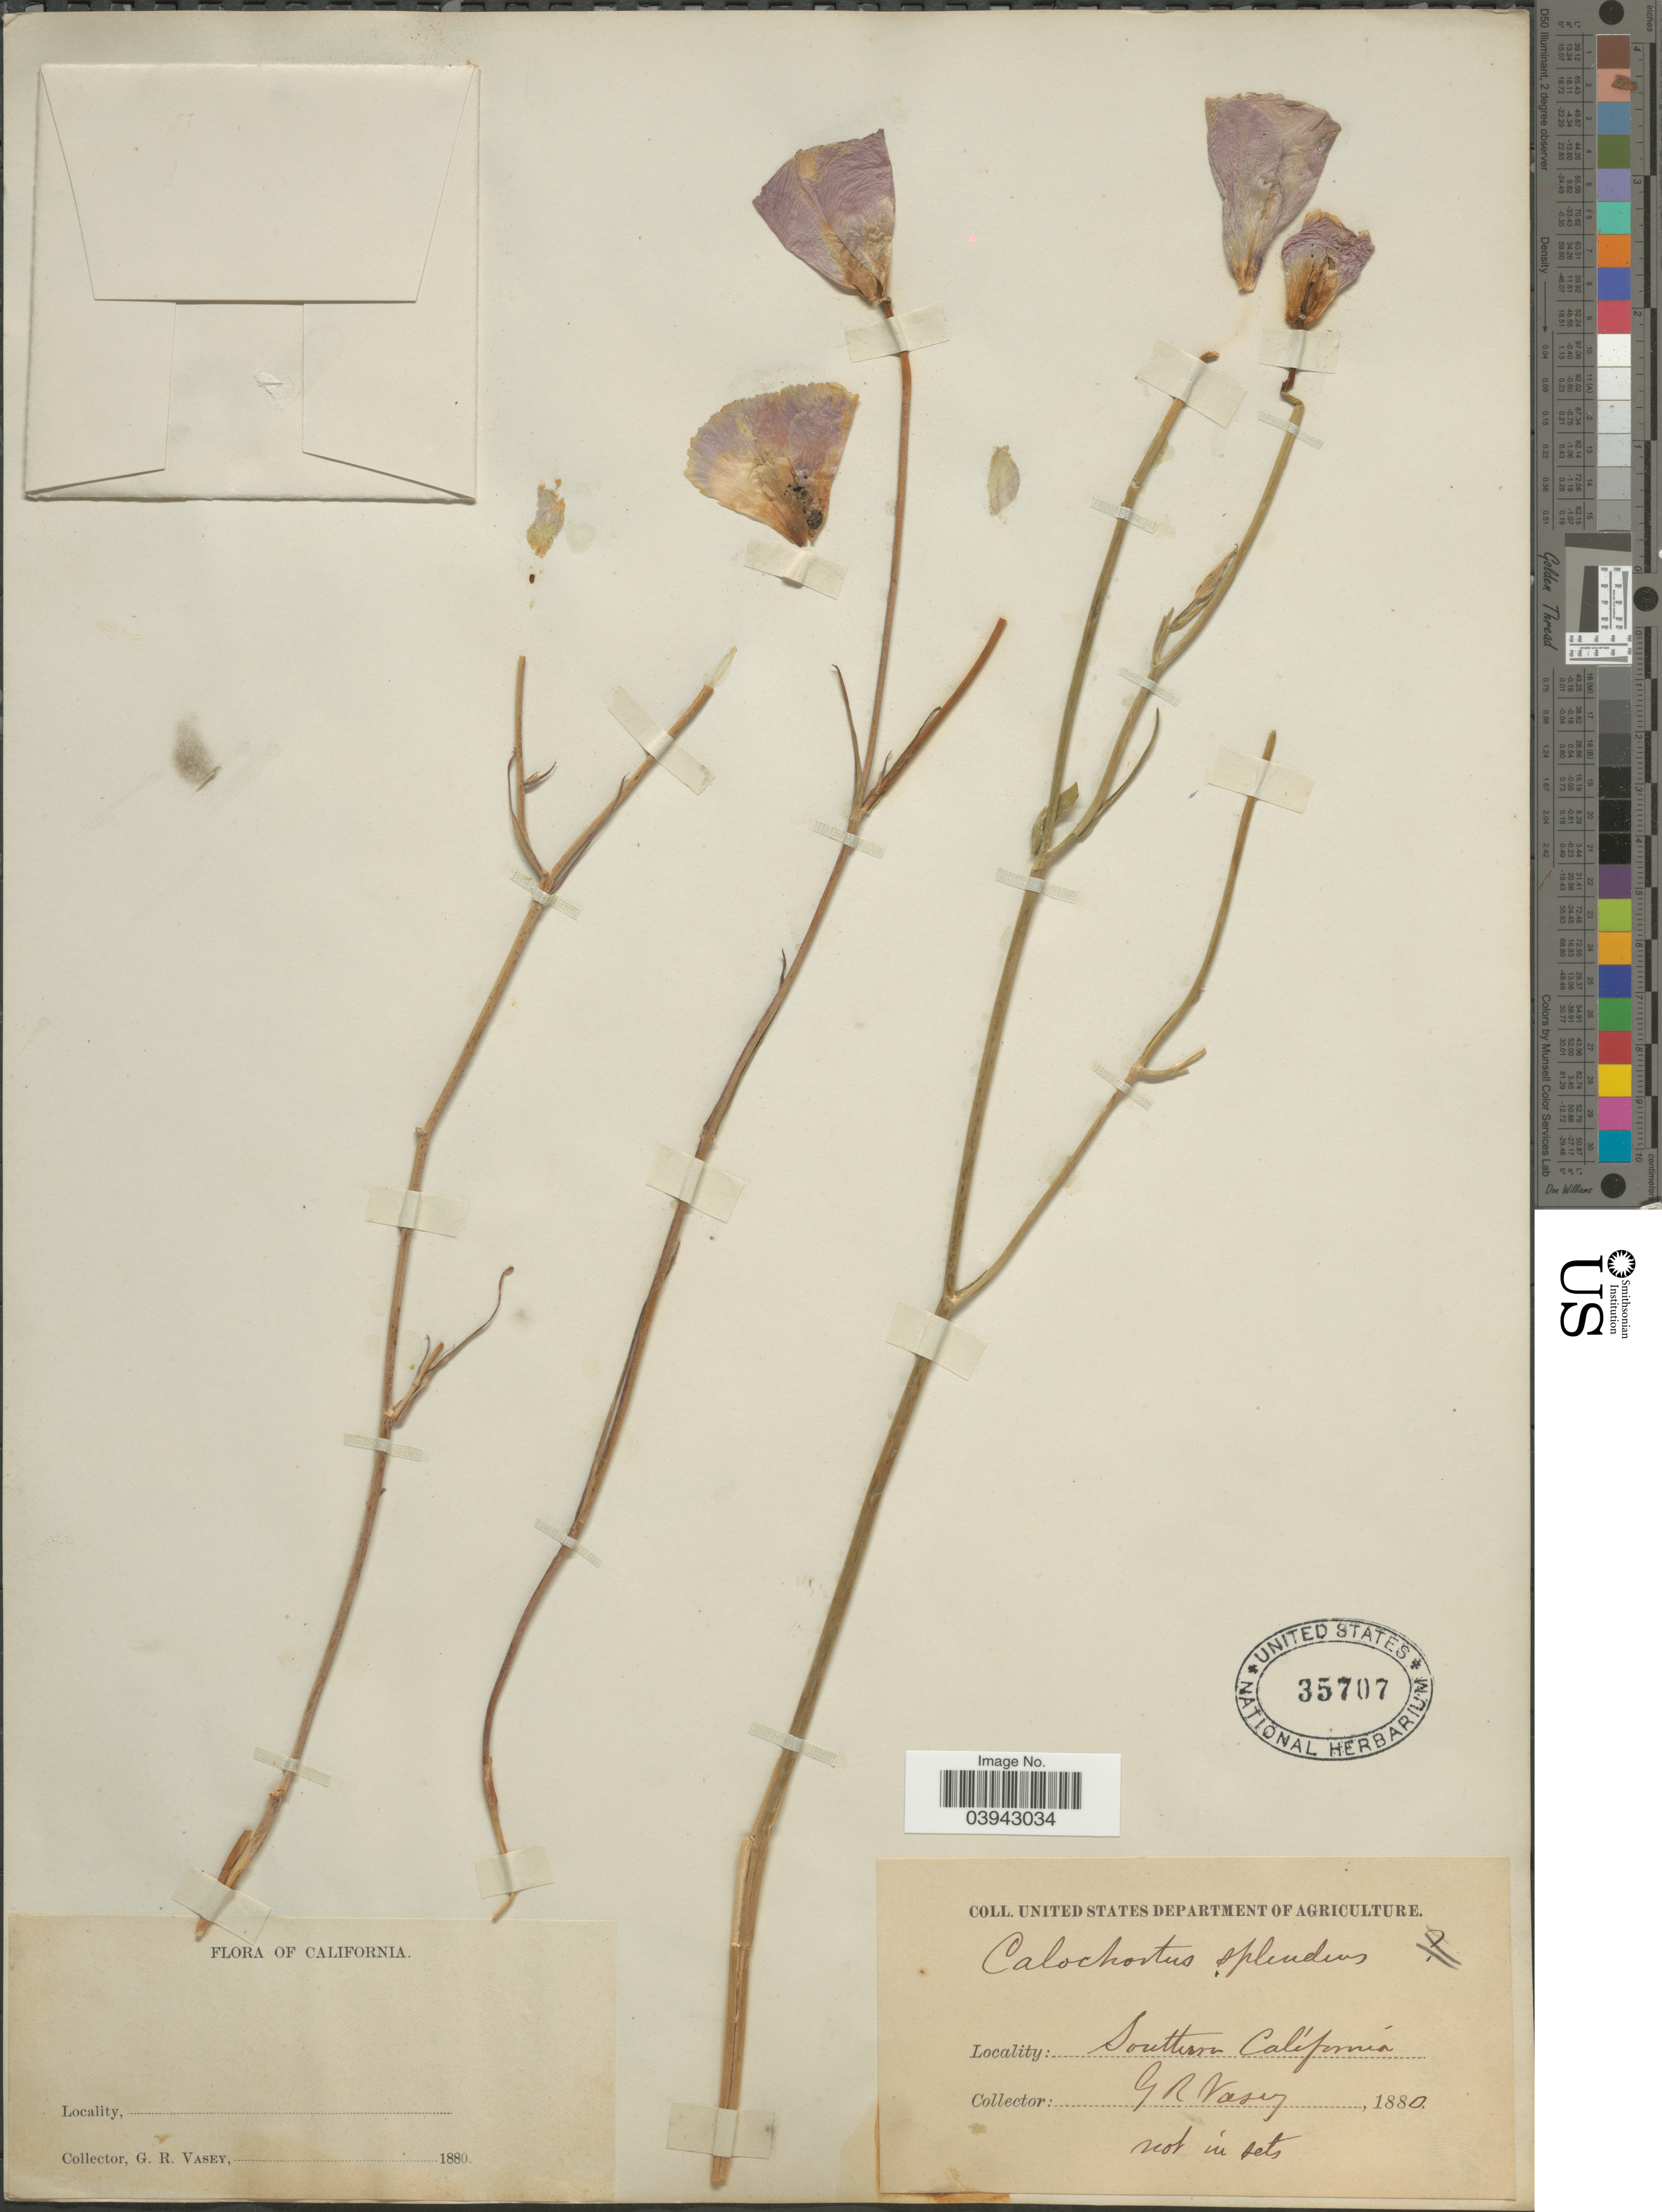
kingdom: Plantae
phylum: Tracheophyta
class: Liliopsida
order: Liliales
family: Liliaceae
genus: Calochortus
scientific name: Calochortus splendens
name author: Douglas ex Benth.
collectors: G. R. Vasey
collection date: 1880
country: United States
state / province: California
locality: Southern California.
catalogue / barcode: US 35707